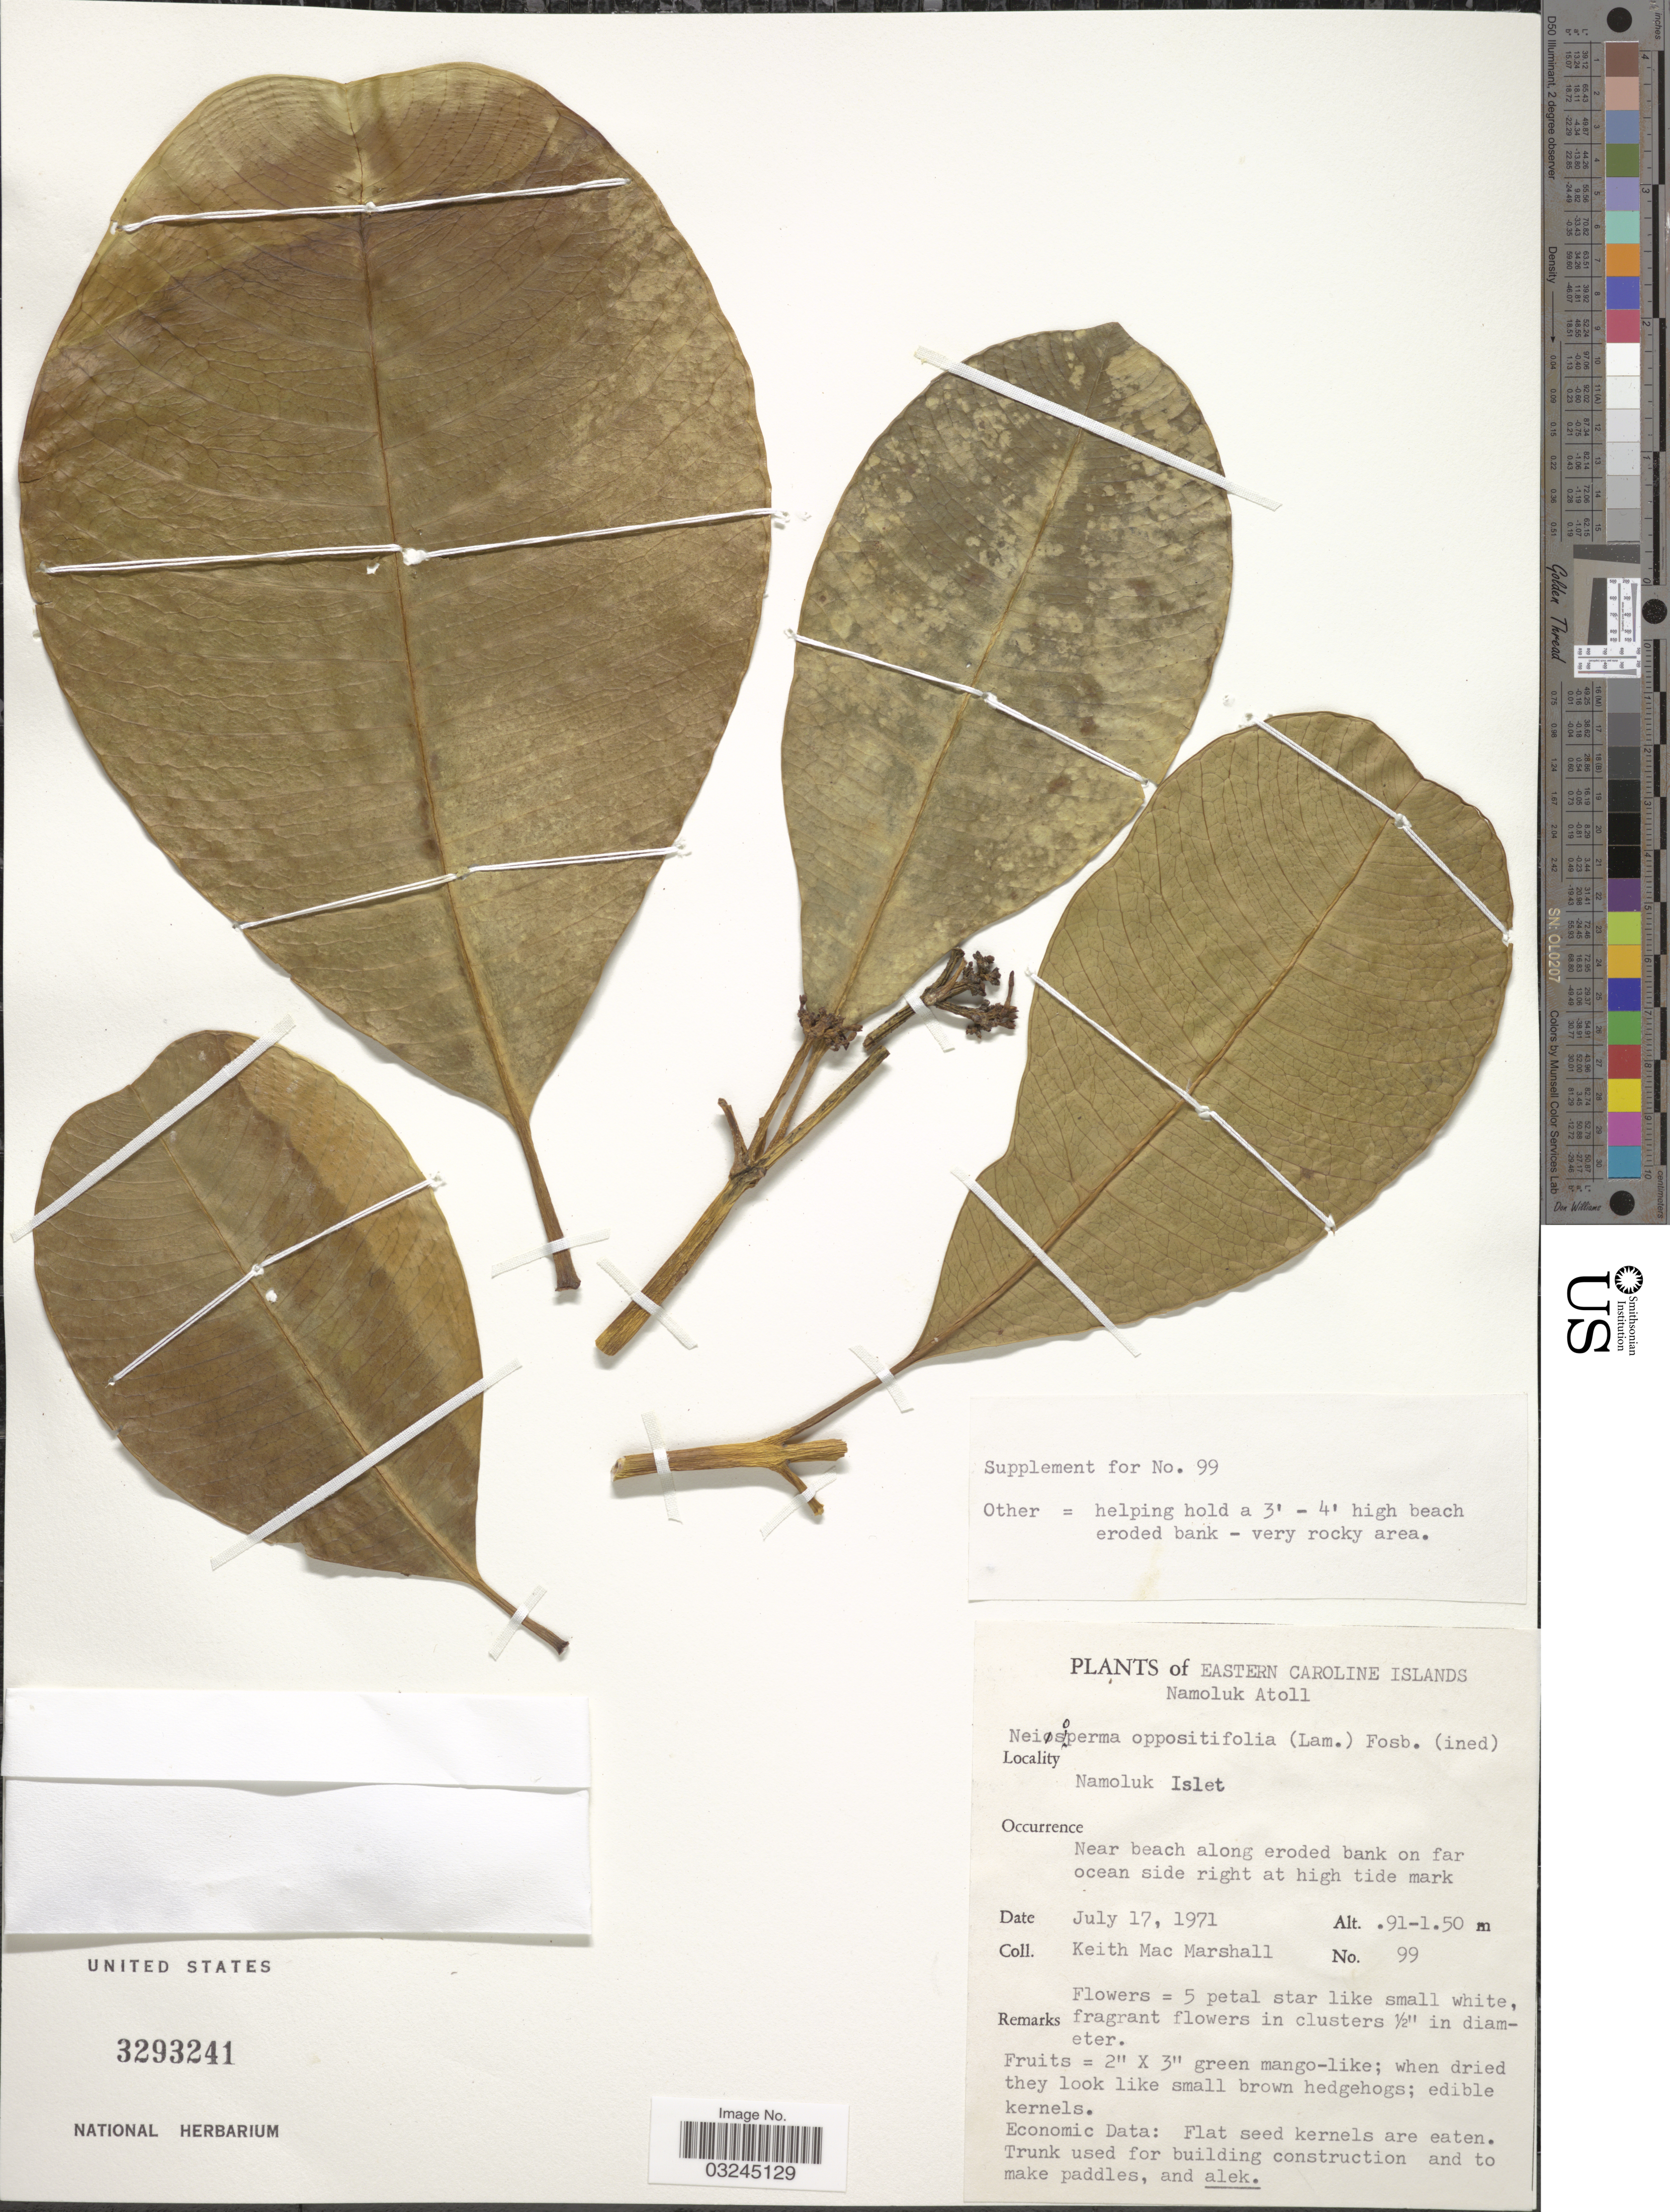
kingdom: Plantae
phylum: Tracheophyta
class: Magnoliopsida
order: Gentianales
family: Apocynaceae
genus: Ochrosia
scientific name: Ochrosia oppositifolia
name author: (Lam.) K. Schum.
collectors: K. Macmarshall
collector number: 99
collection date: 1971-07-17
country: Micronesia, Federated States of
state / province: Truk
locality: Eastern Caroline Islands. Namoluk Atoll. Namoluk Islet.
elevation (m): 0.91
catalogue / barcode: US 3293241